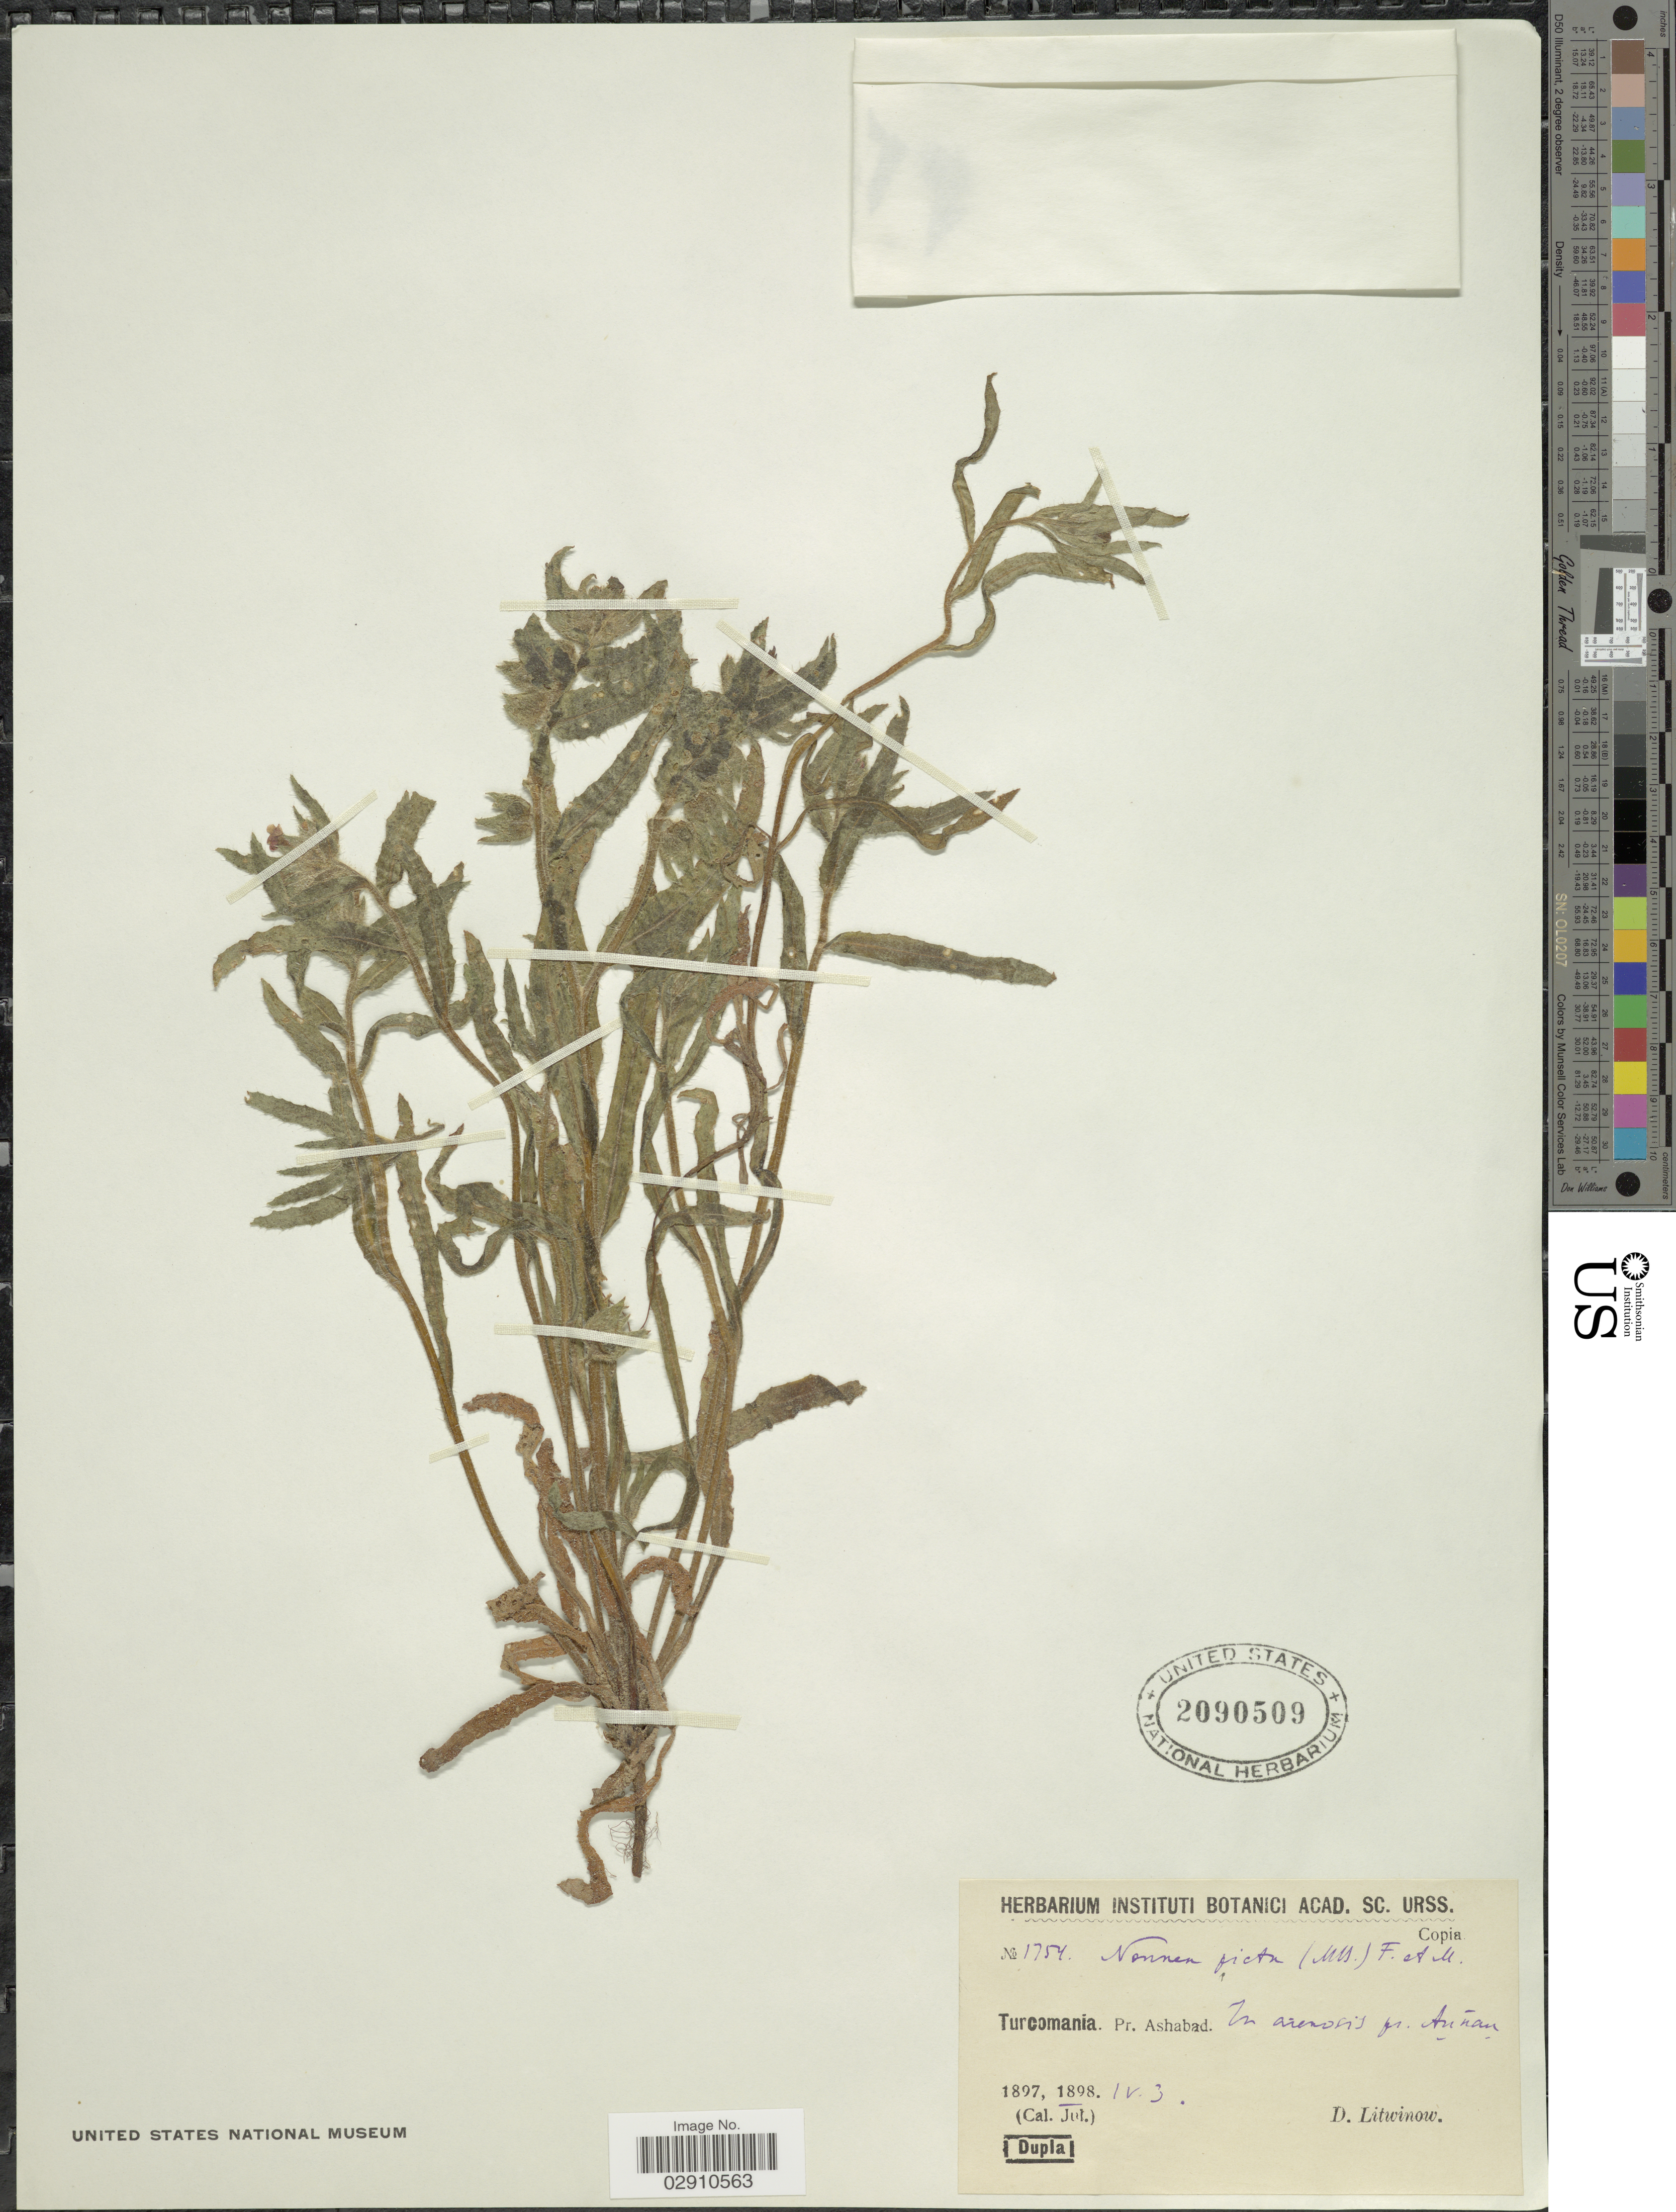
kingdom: Plantae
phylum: Tracheophyta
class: Magnoliopsida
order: Boraginales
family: Boraginaceae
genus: Nonea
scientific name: Nonea picta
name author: (Lehm.) Fisch. & C.A. Mey.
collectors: D. Litwinow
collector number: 1754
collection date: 1898-04-03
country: Turkmenistan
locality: Pr. Ashabad. In arenosis pr. Auñan.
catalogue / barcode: US 2090509